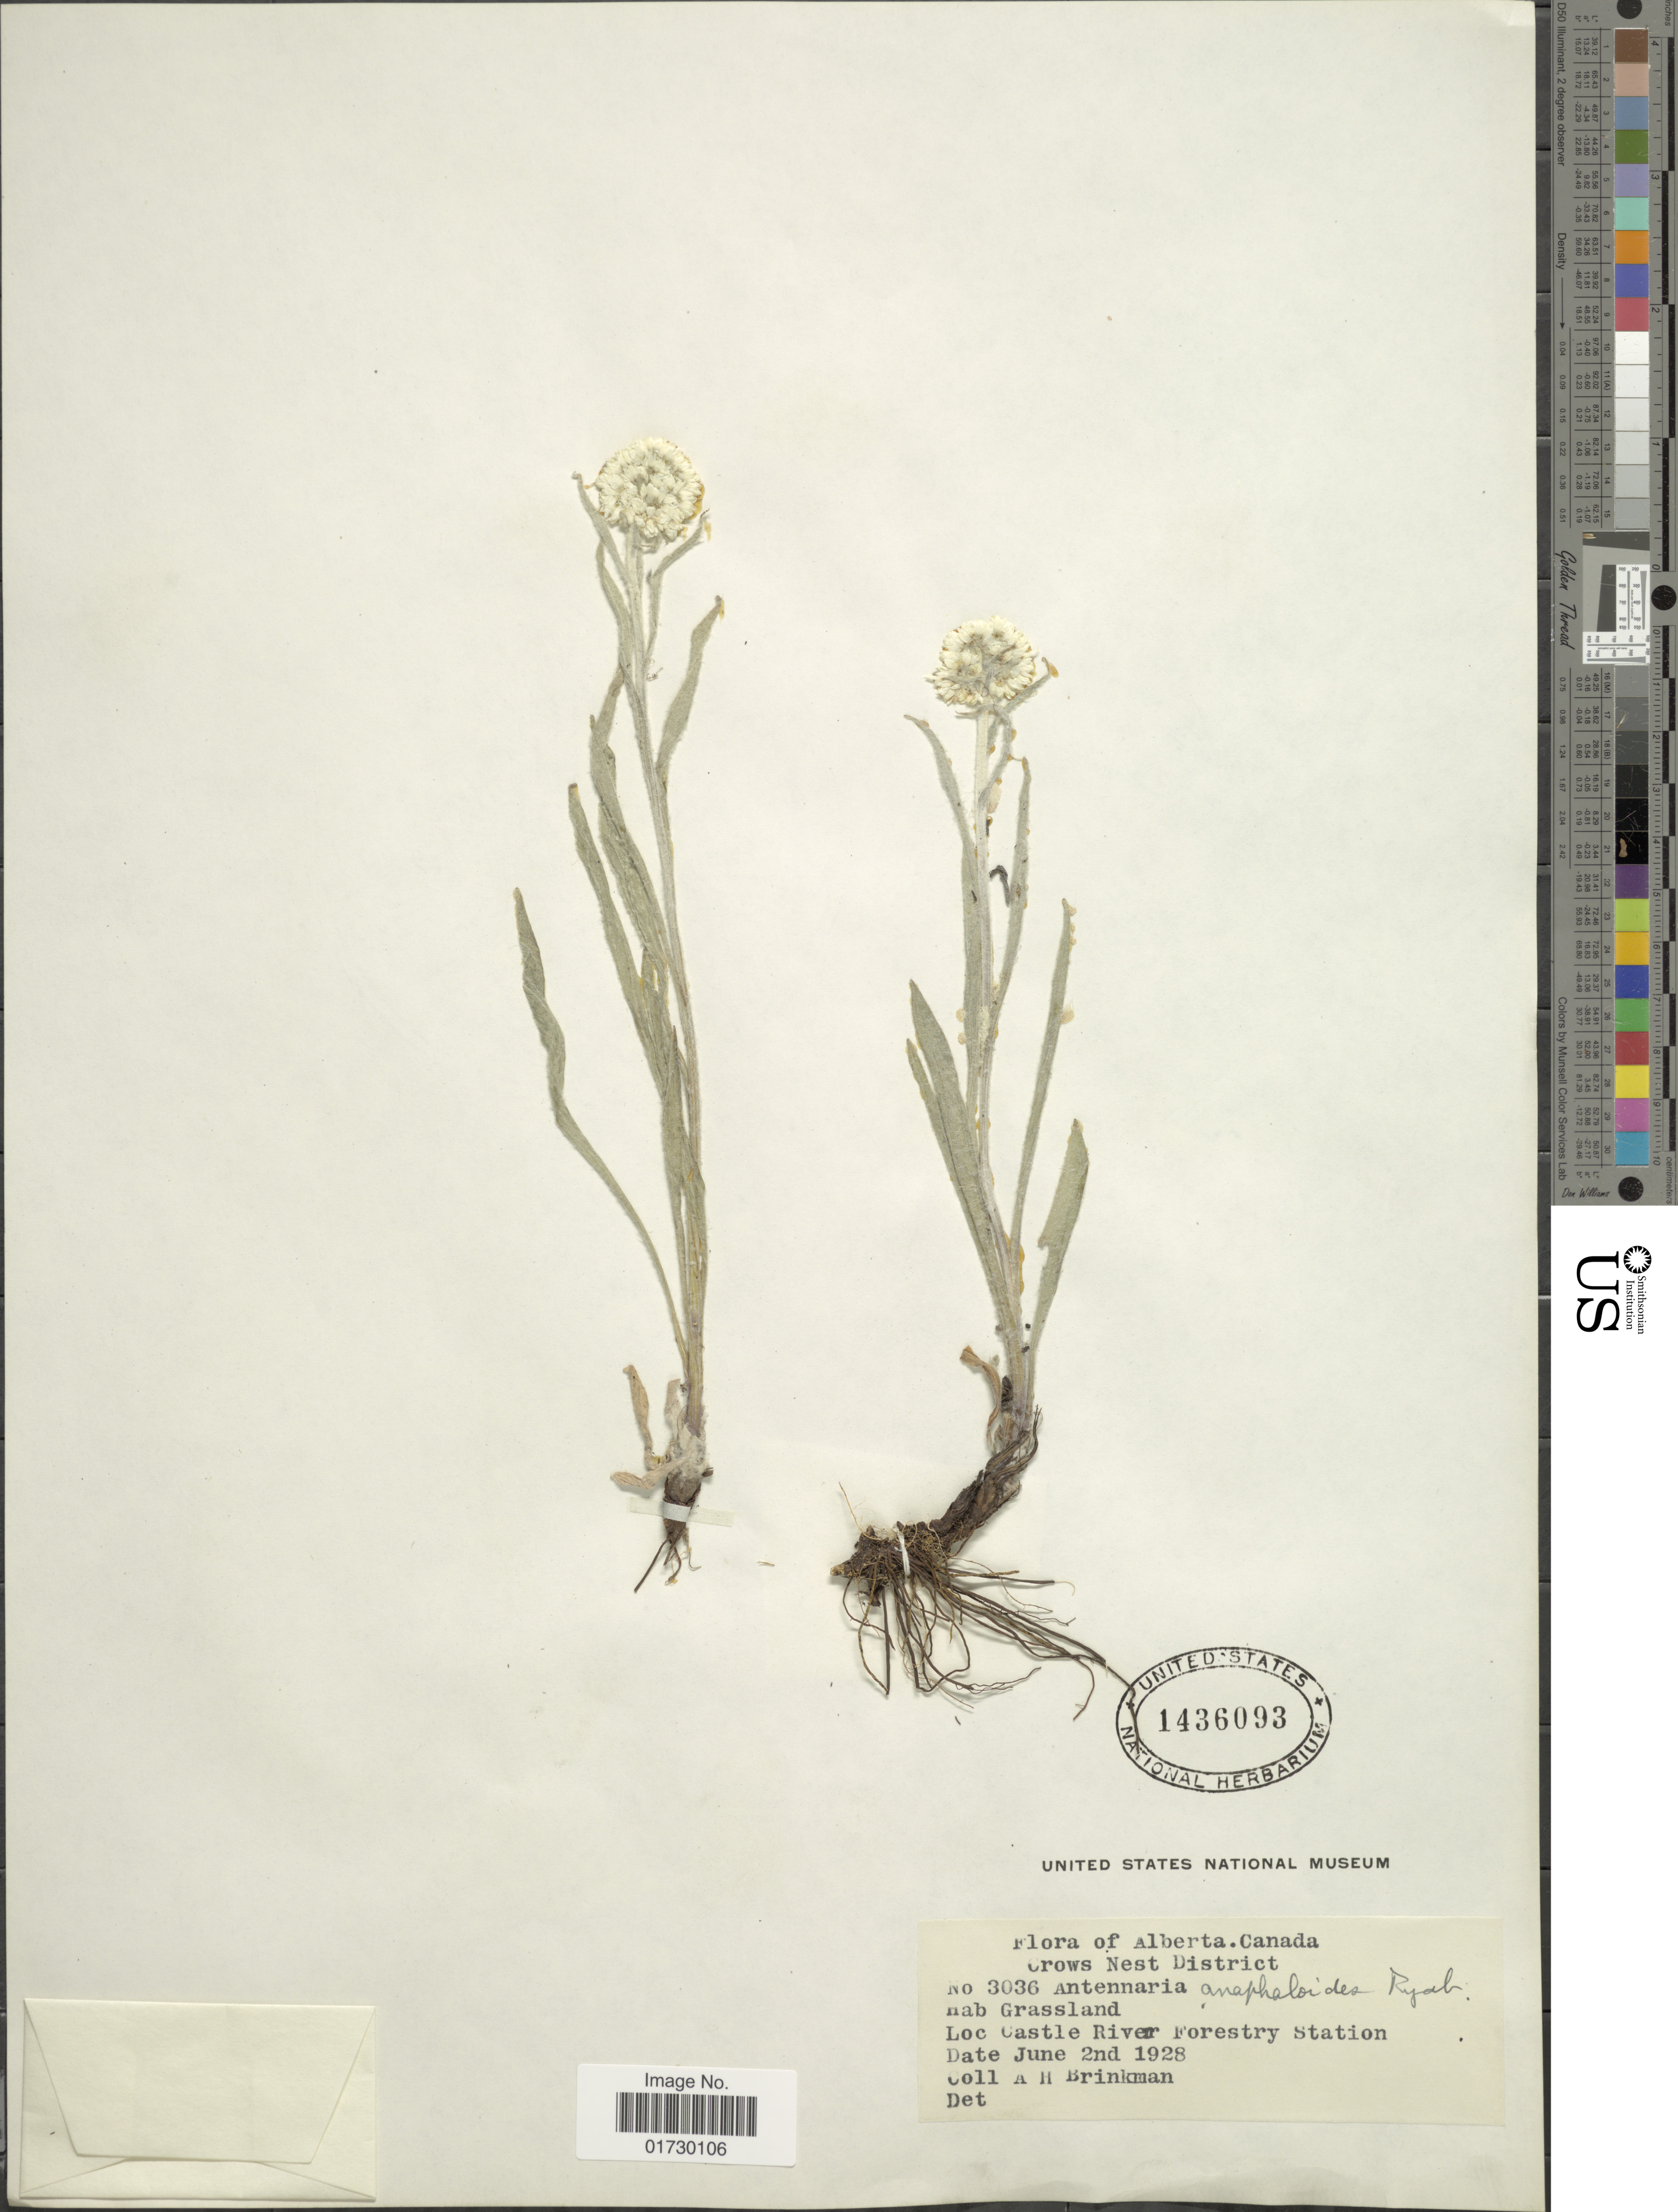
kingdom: Plantae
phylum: Tracheophyta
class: Magnoliopsida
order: Asterales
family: Asteraceae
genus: Antennaria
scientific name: Antennaria anaphaloides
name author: Rydb.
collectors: A. Brinkman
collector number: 3036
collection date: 1928-06-02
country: Canada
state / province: Alberta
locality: Alberta, Canada, Crows Nest District, Grassland, Castle River Forestry Station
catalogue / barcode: US 1436093